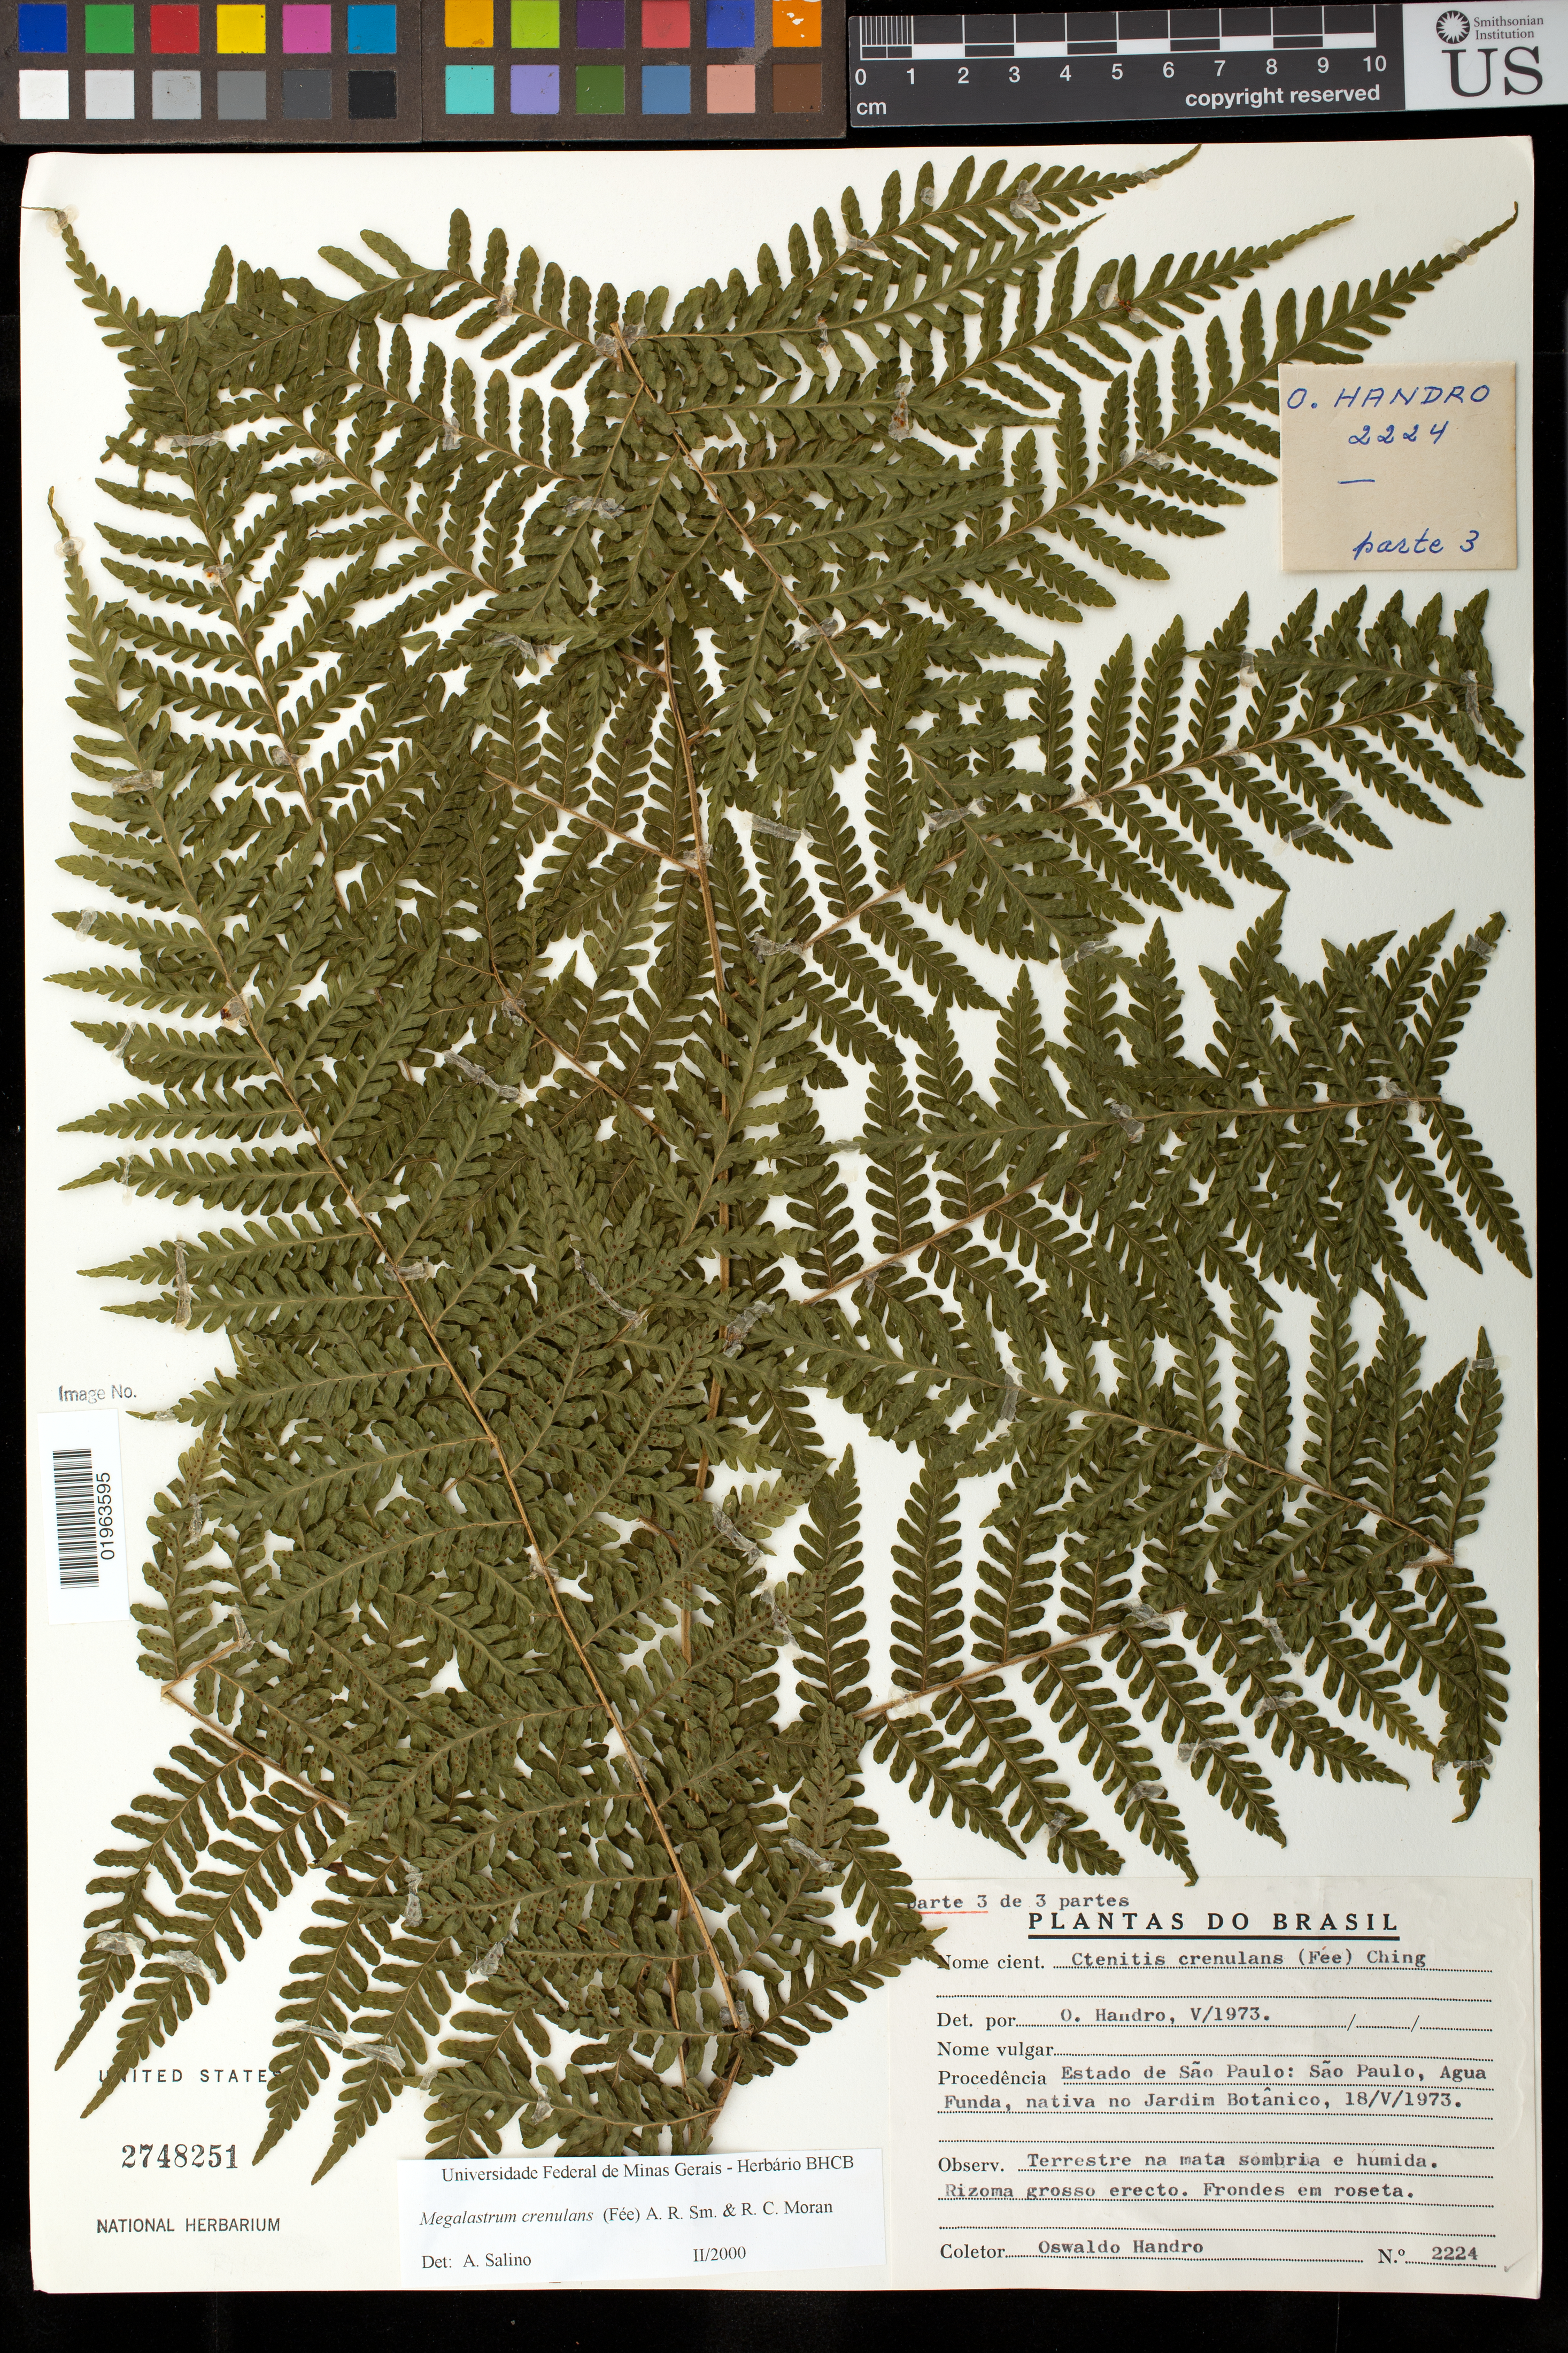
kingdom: Plantae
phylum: Tracheophyta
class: Polypodiopsida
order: Polypodiales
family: Dryopteridaceae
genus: Megalastrum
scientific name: Megalastrum crenulans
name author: (Fée) A.R. Sm. & R.C. Moran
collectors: O. Handro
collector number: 2224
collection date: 1973-05-18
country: Brazil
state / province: São Paulo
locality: Estado de Sao Paulo: Sao Paulo, Agua Funda, nativa no Jardin Botanico.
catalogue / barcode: US 2748251